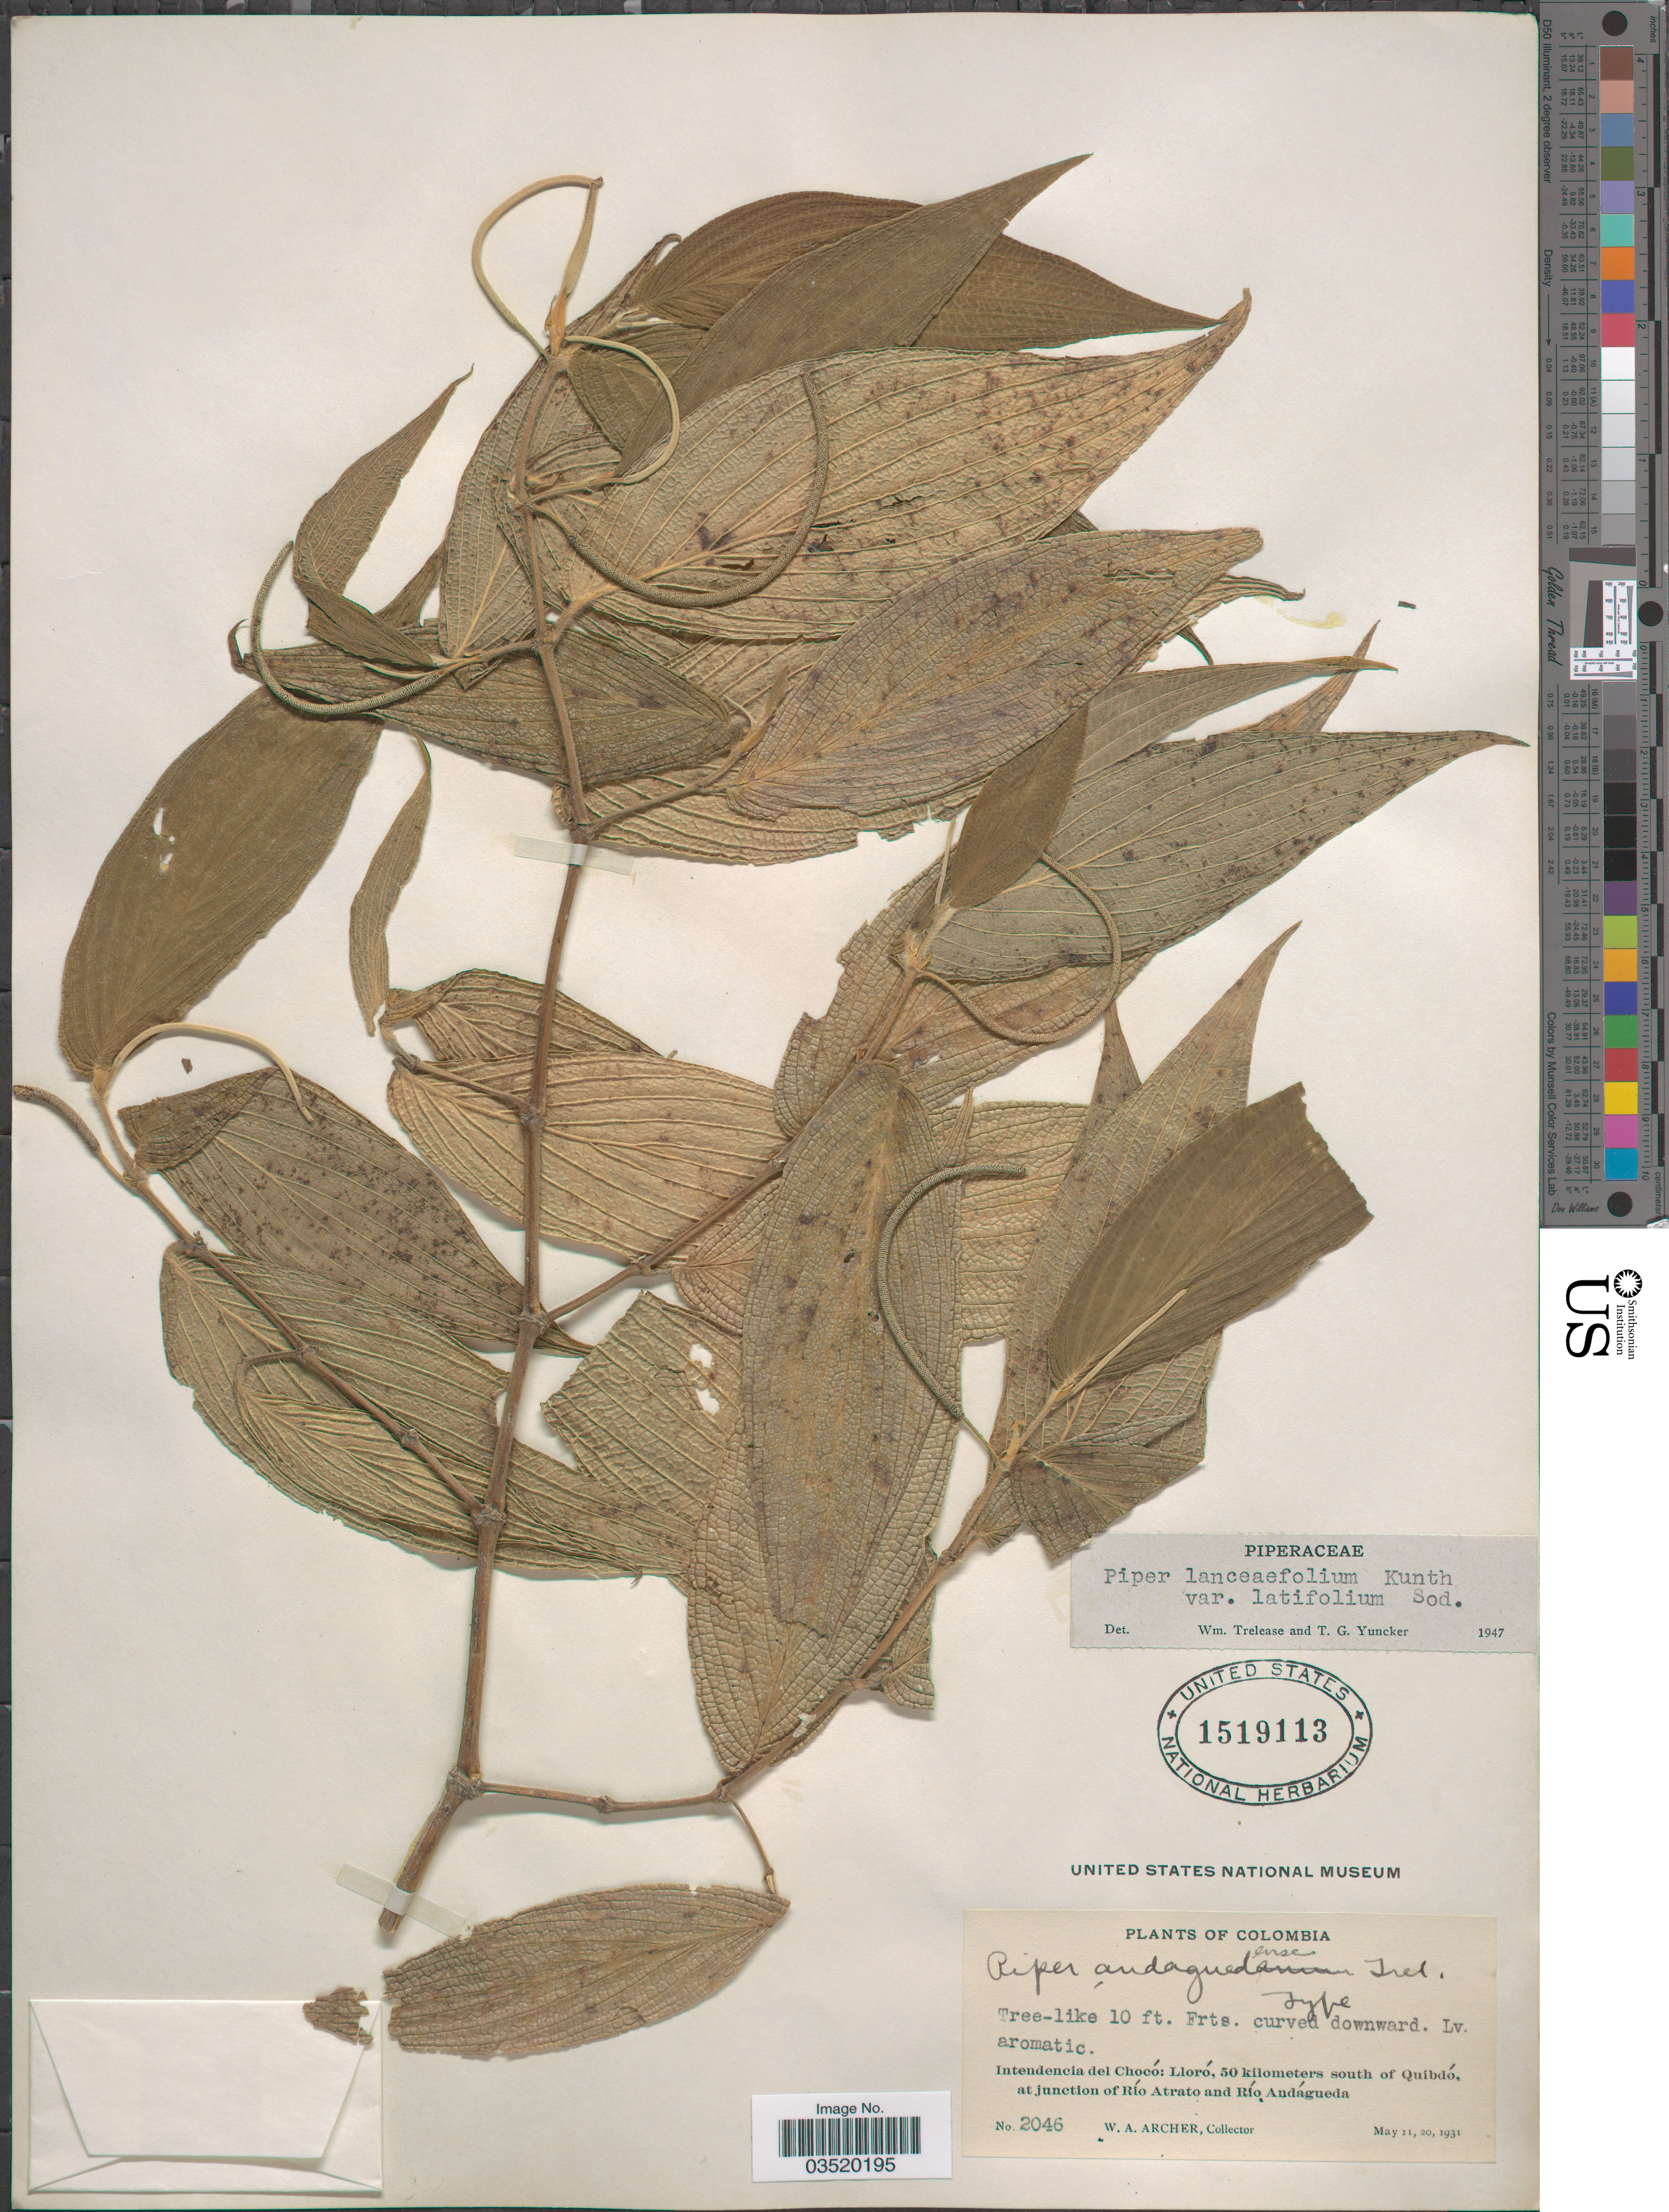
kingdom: Plantae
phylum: Tracheophyta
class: Magnoliopsida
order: Piperales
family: Piperaceae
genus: Piper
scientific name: Piper lanceifolium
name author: Kunth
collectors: W. Archer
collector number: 2046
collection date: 1931-05-11/1931-05-20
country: Colombia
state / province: Chocó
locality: Intendencia del Chocó: Lloró, 50 kilometers south of Quibdó, at junction of Río Atrato and Río Andágueda.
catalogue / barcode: US 1519113